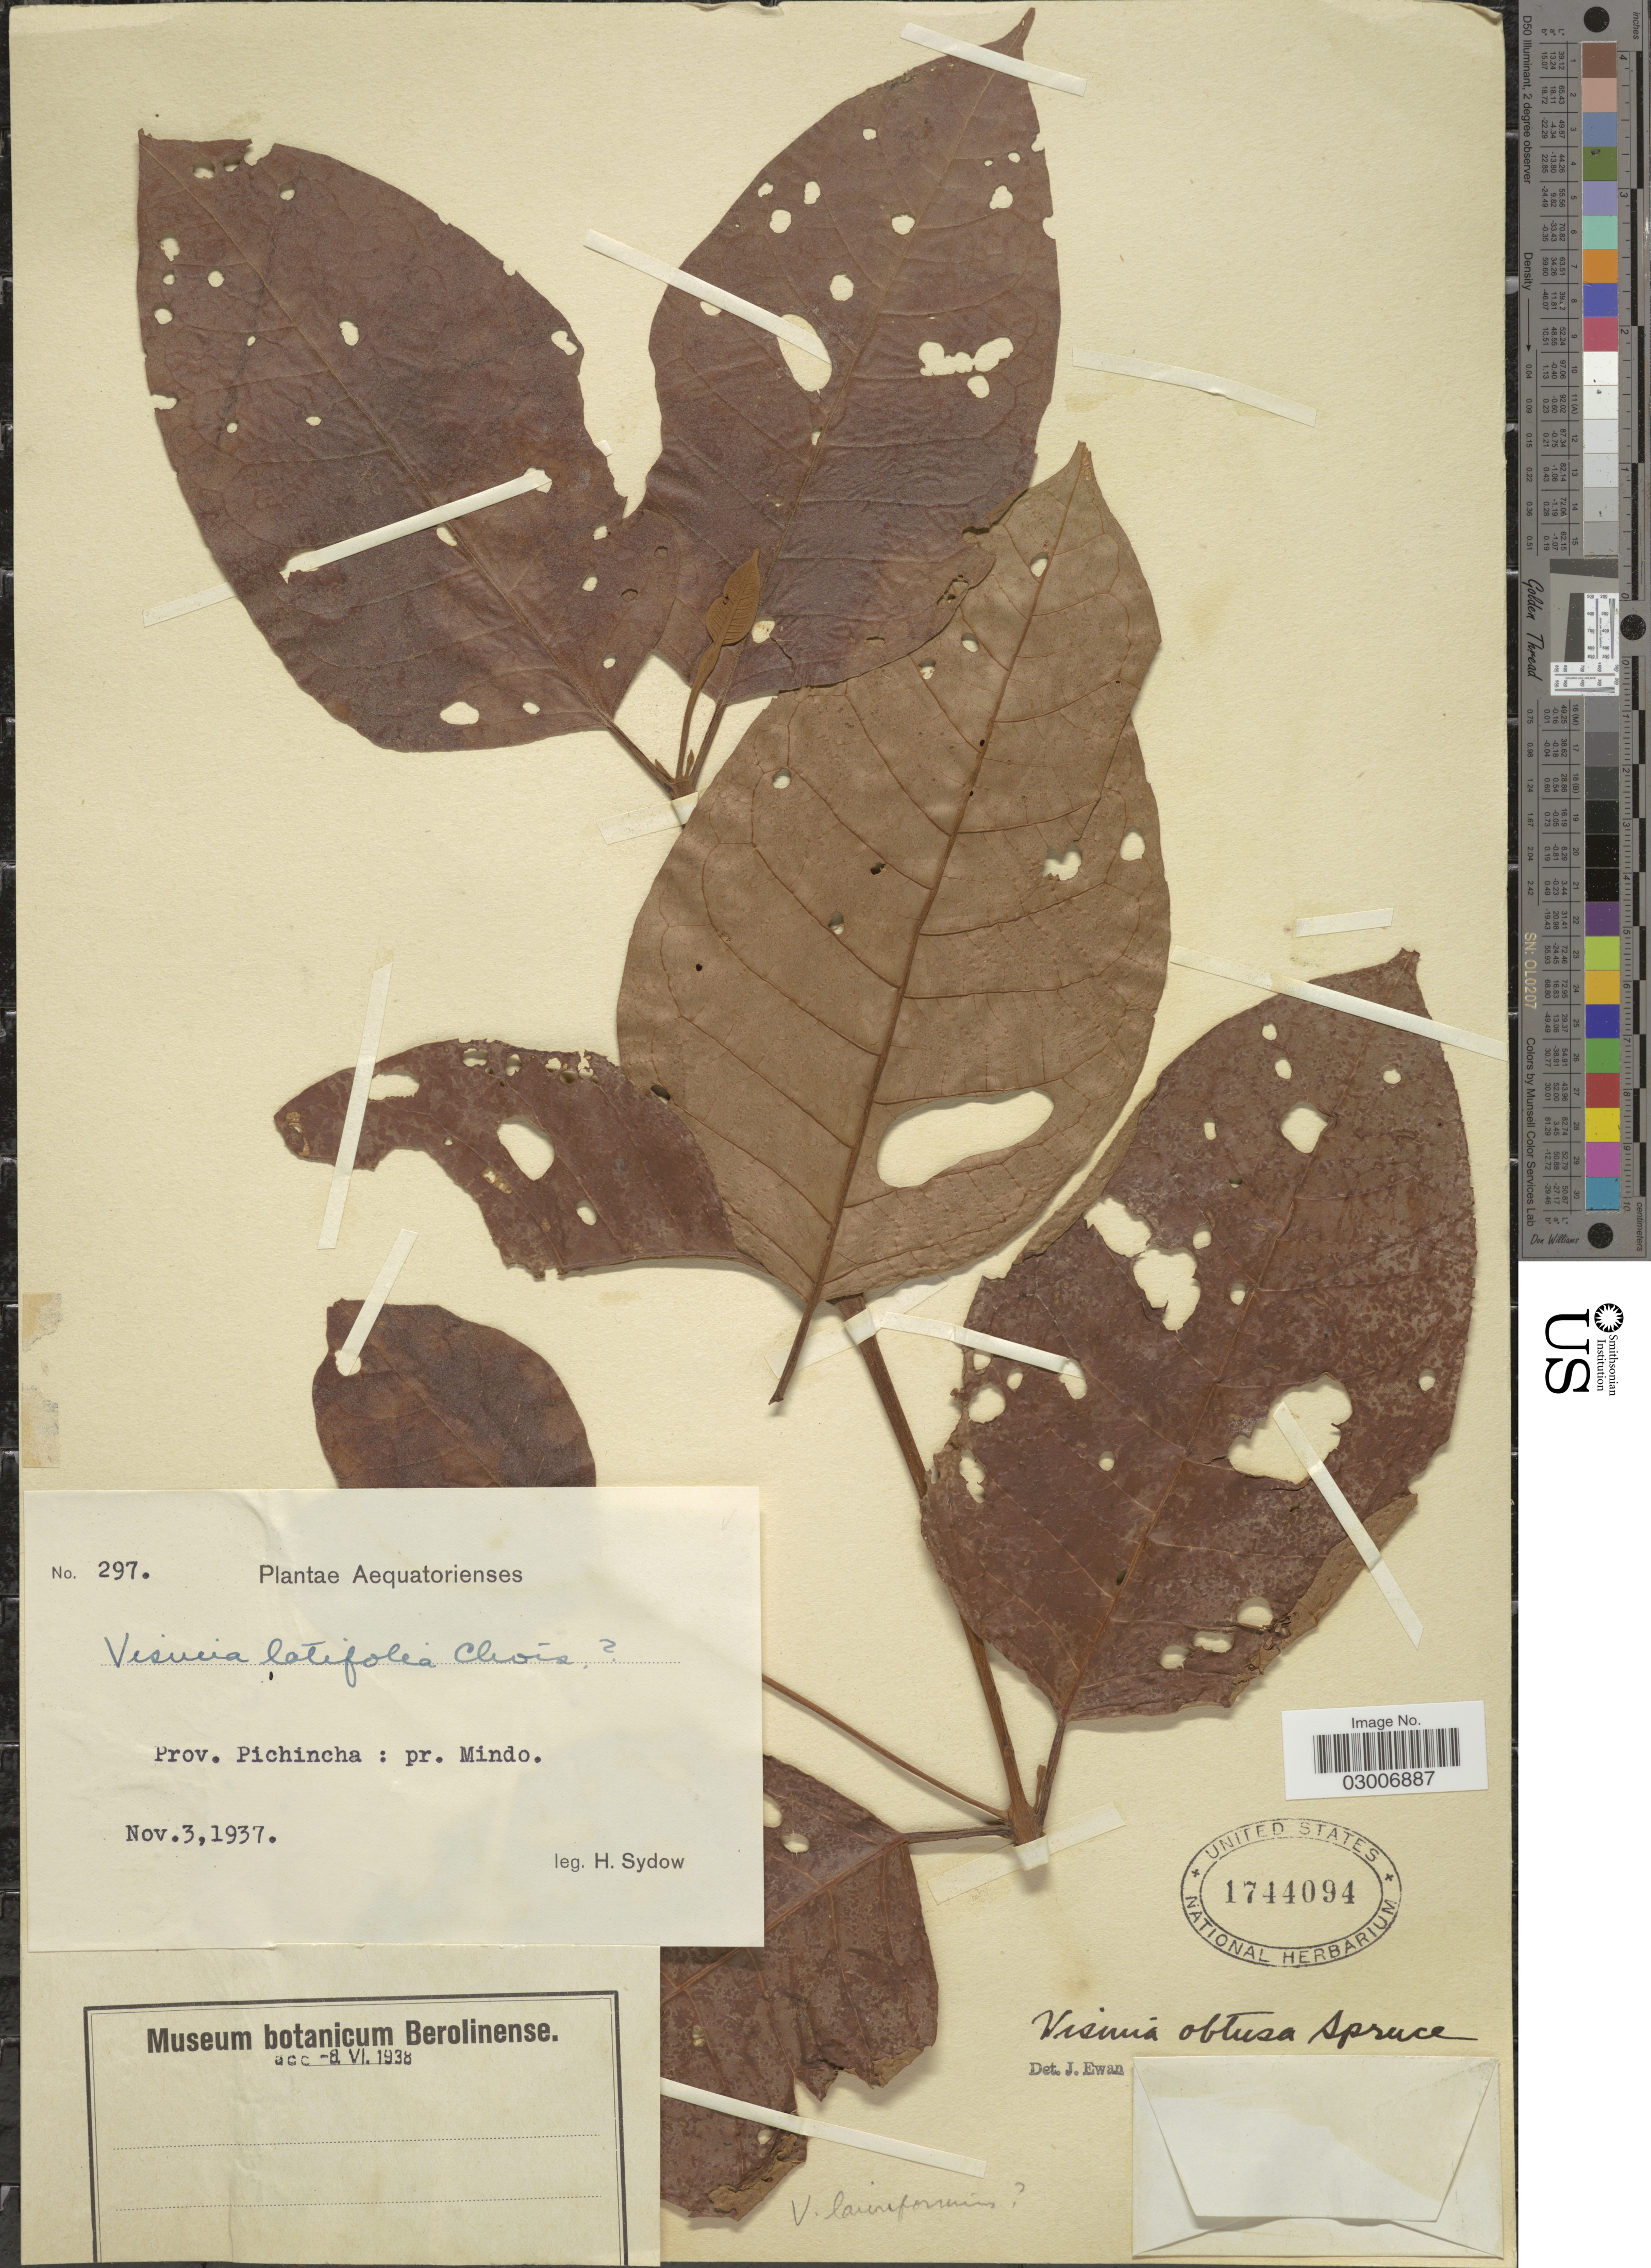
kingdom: Plantae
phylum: Tracheophyta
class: Magnoliopsida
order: Malpighiales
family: Hypericaceae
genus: Vismia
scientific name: Vismia obtusa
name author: Spruce ex Reichardt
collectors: H. Sydow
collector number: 297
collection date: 1937-11-03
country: Ecuador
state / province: Pichincha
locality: Prov. Pichincha: pr. Mindo.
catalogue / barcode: US 1744094